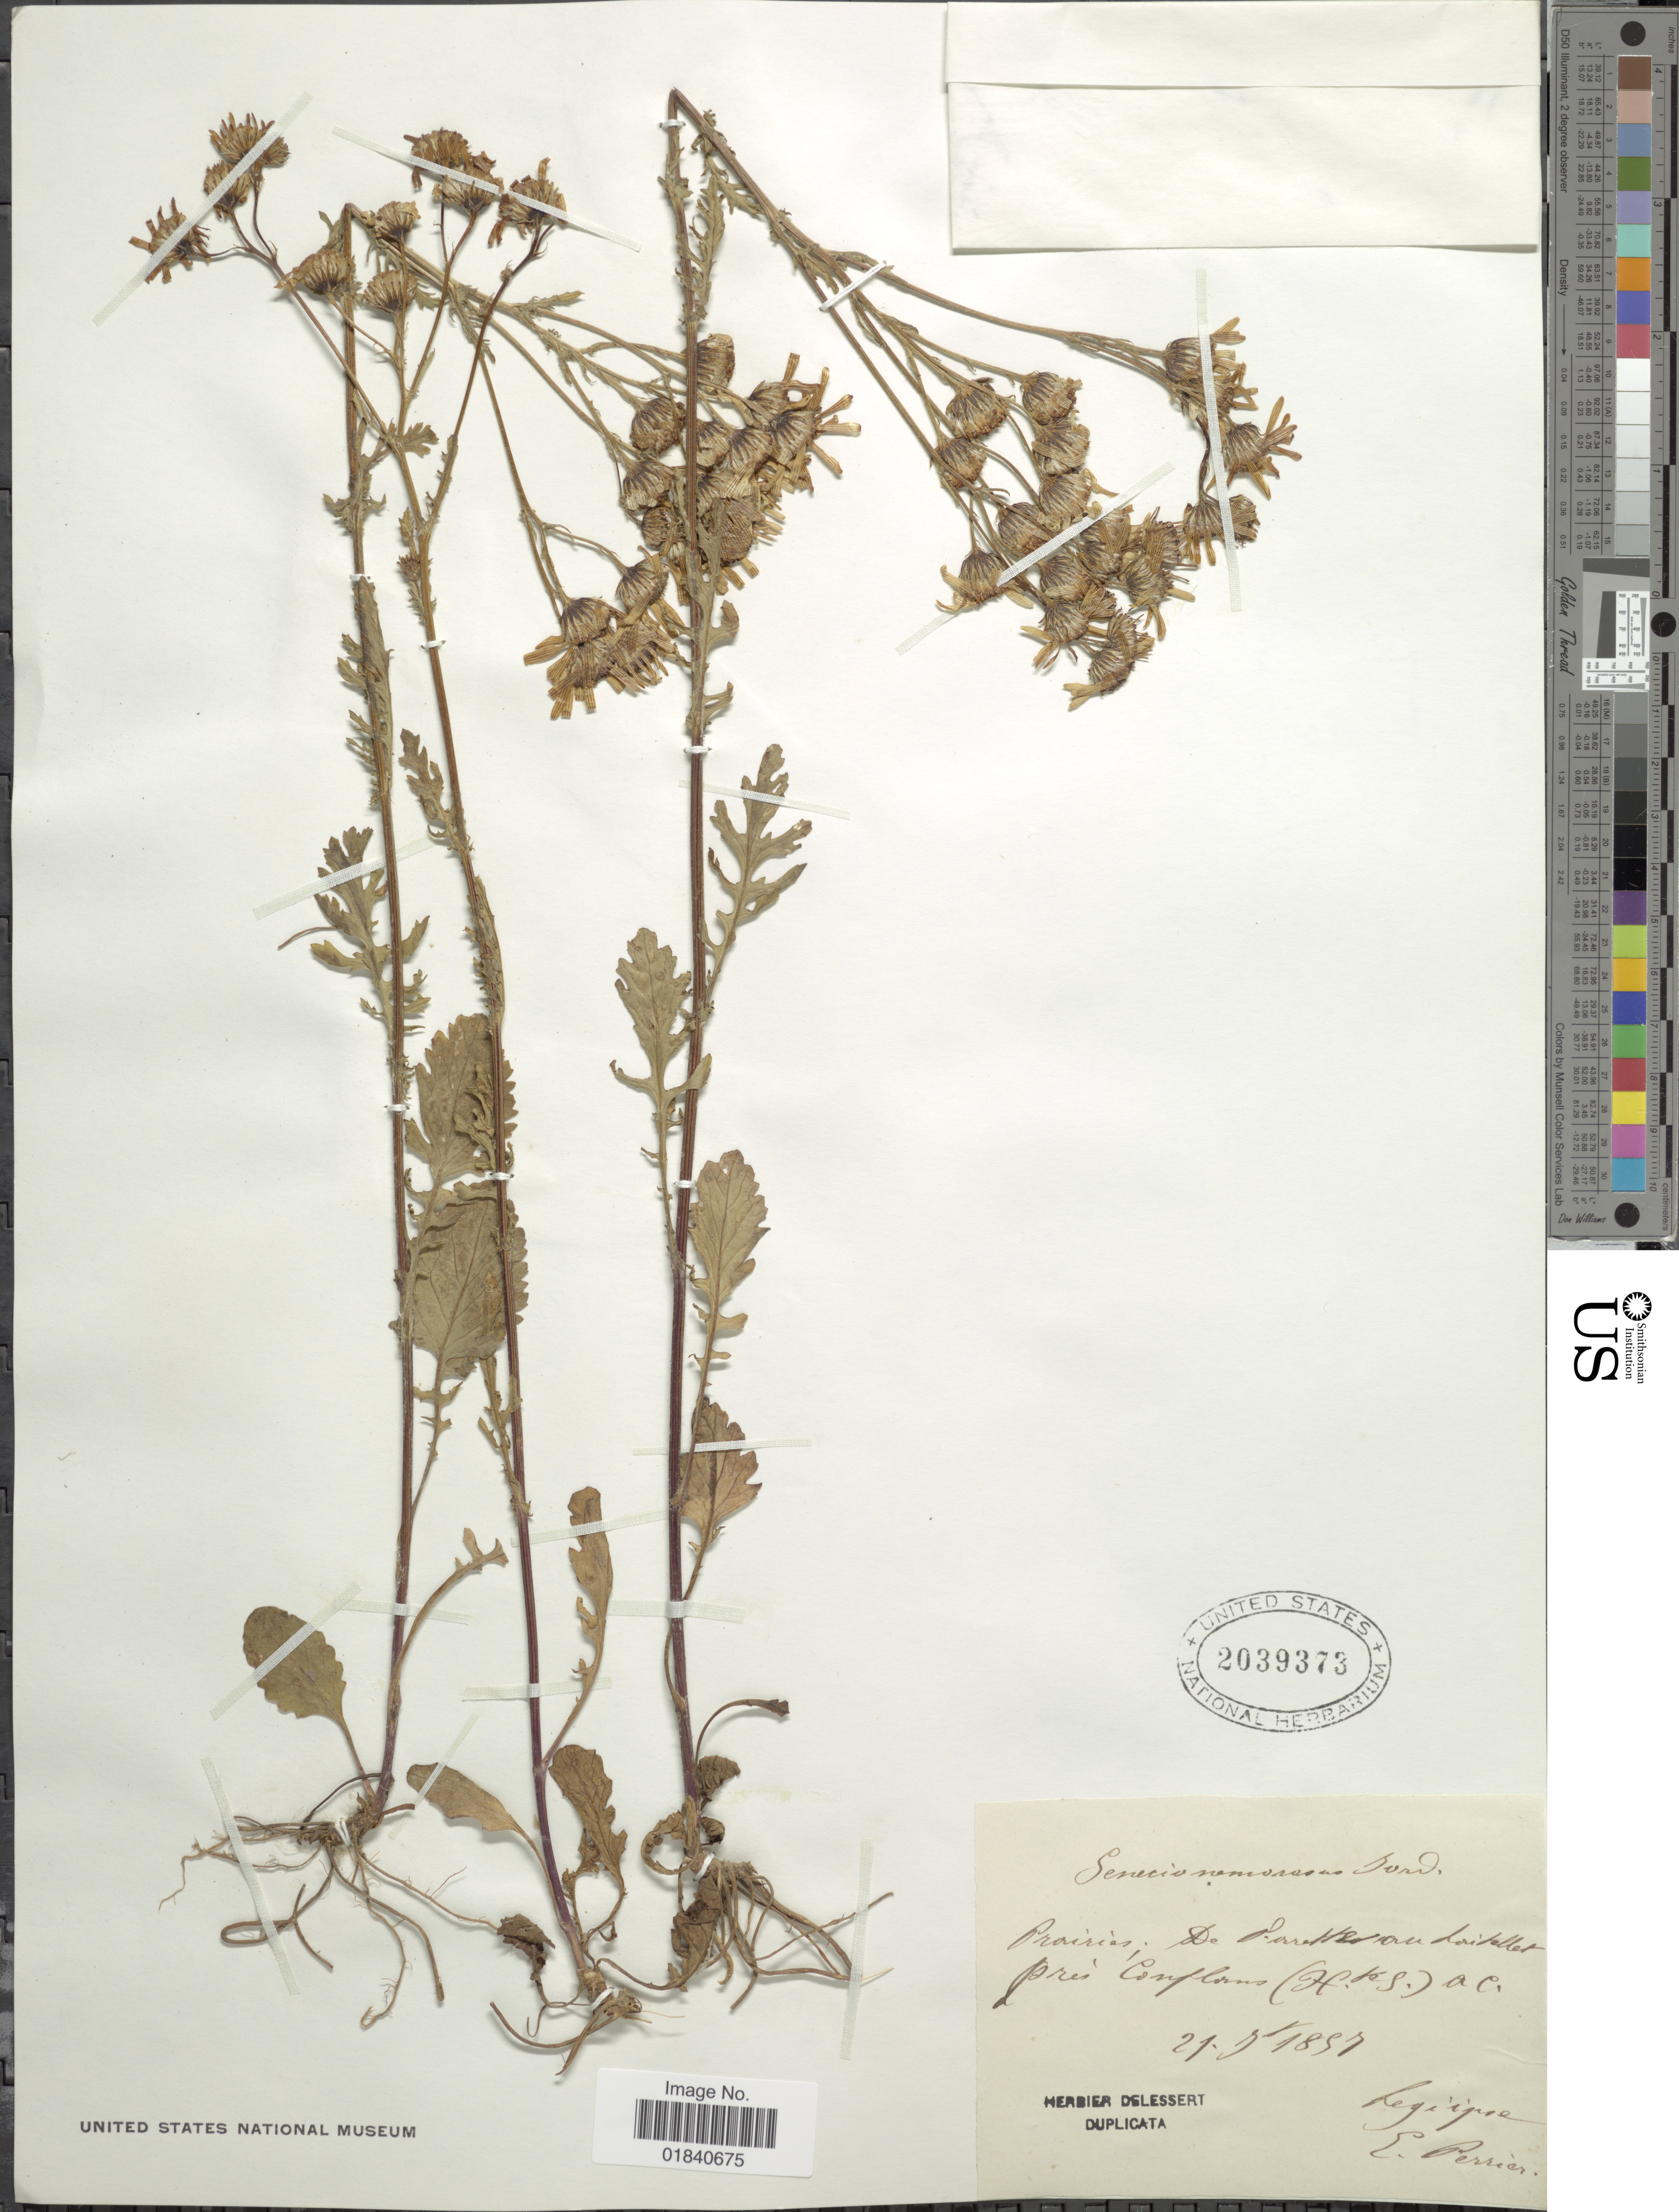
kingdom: Plantae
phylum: Tracheophyta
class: Magnoliopsida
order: Asterales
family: Asteraceae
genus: Senecio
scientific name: Senecio nemorensis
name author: L.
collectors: E. Perrier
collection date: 1887-05-21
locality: Prairies, de d.orrettes au Loritellet pres Conflorns (Hte S.) ac. Legiipoe [interpreted]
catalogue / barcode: US 2039373